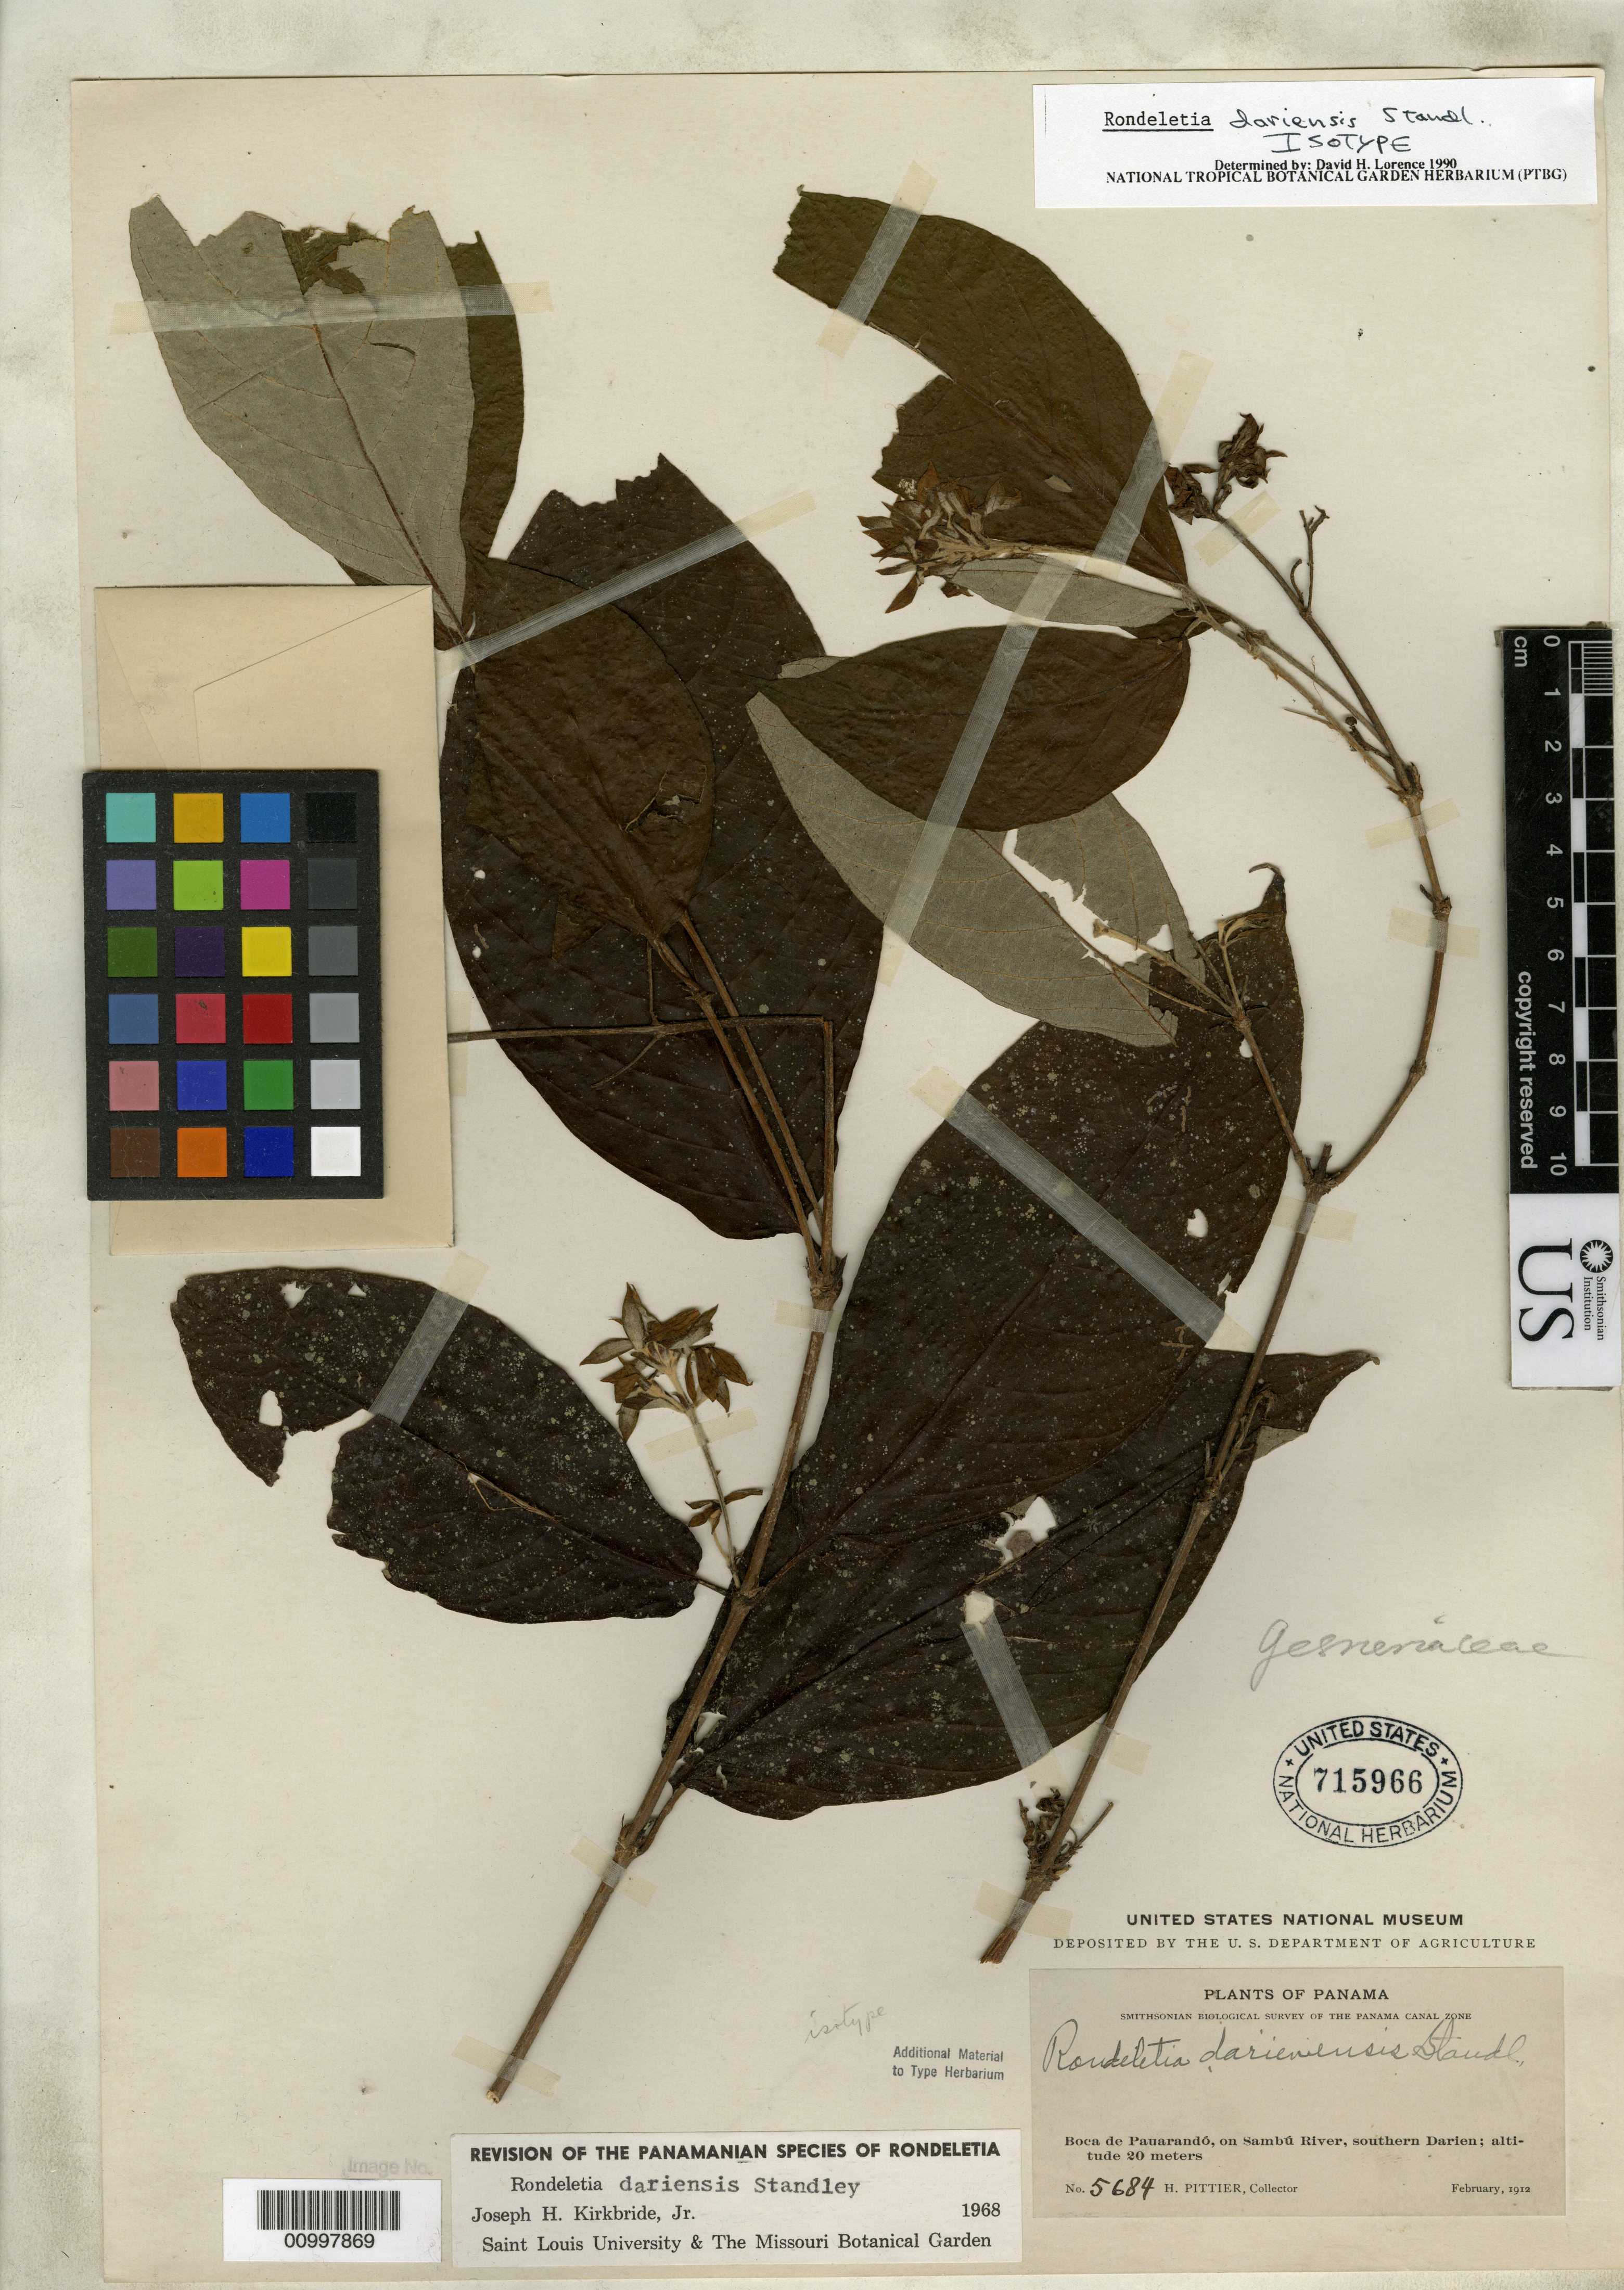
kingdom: Plantae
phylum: Tracheophyta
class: Magnoliopsida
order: Gentianales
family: Rubiaceae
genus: Rondeletia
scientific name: Rondeletia darienensis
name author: Standl.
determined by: Lorence, David H., (PTBG), National Tropical Botanical Garden (UNITED STATES)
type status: Isotype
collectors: H. F. Pittier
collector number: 5684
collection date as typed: Feb 1912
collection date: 1912-02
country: Panama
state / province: Darién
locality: Boca de Pauarandó, on Sambú River, southern Darien.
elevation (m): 20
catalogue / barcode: US 715966